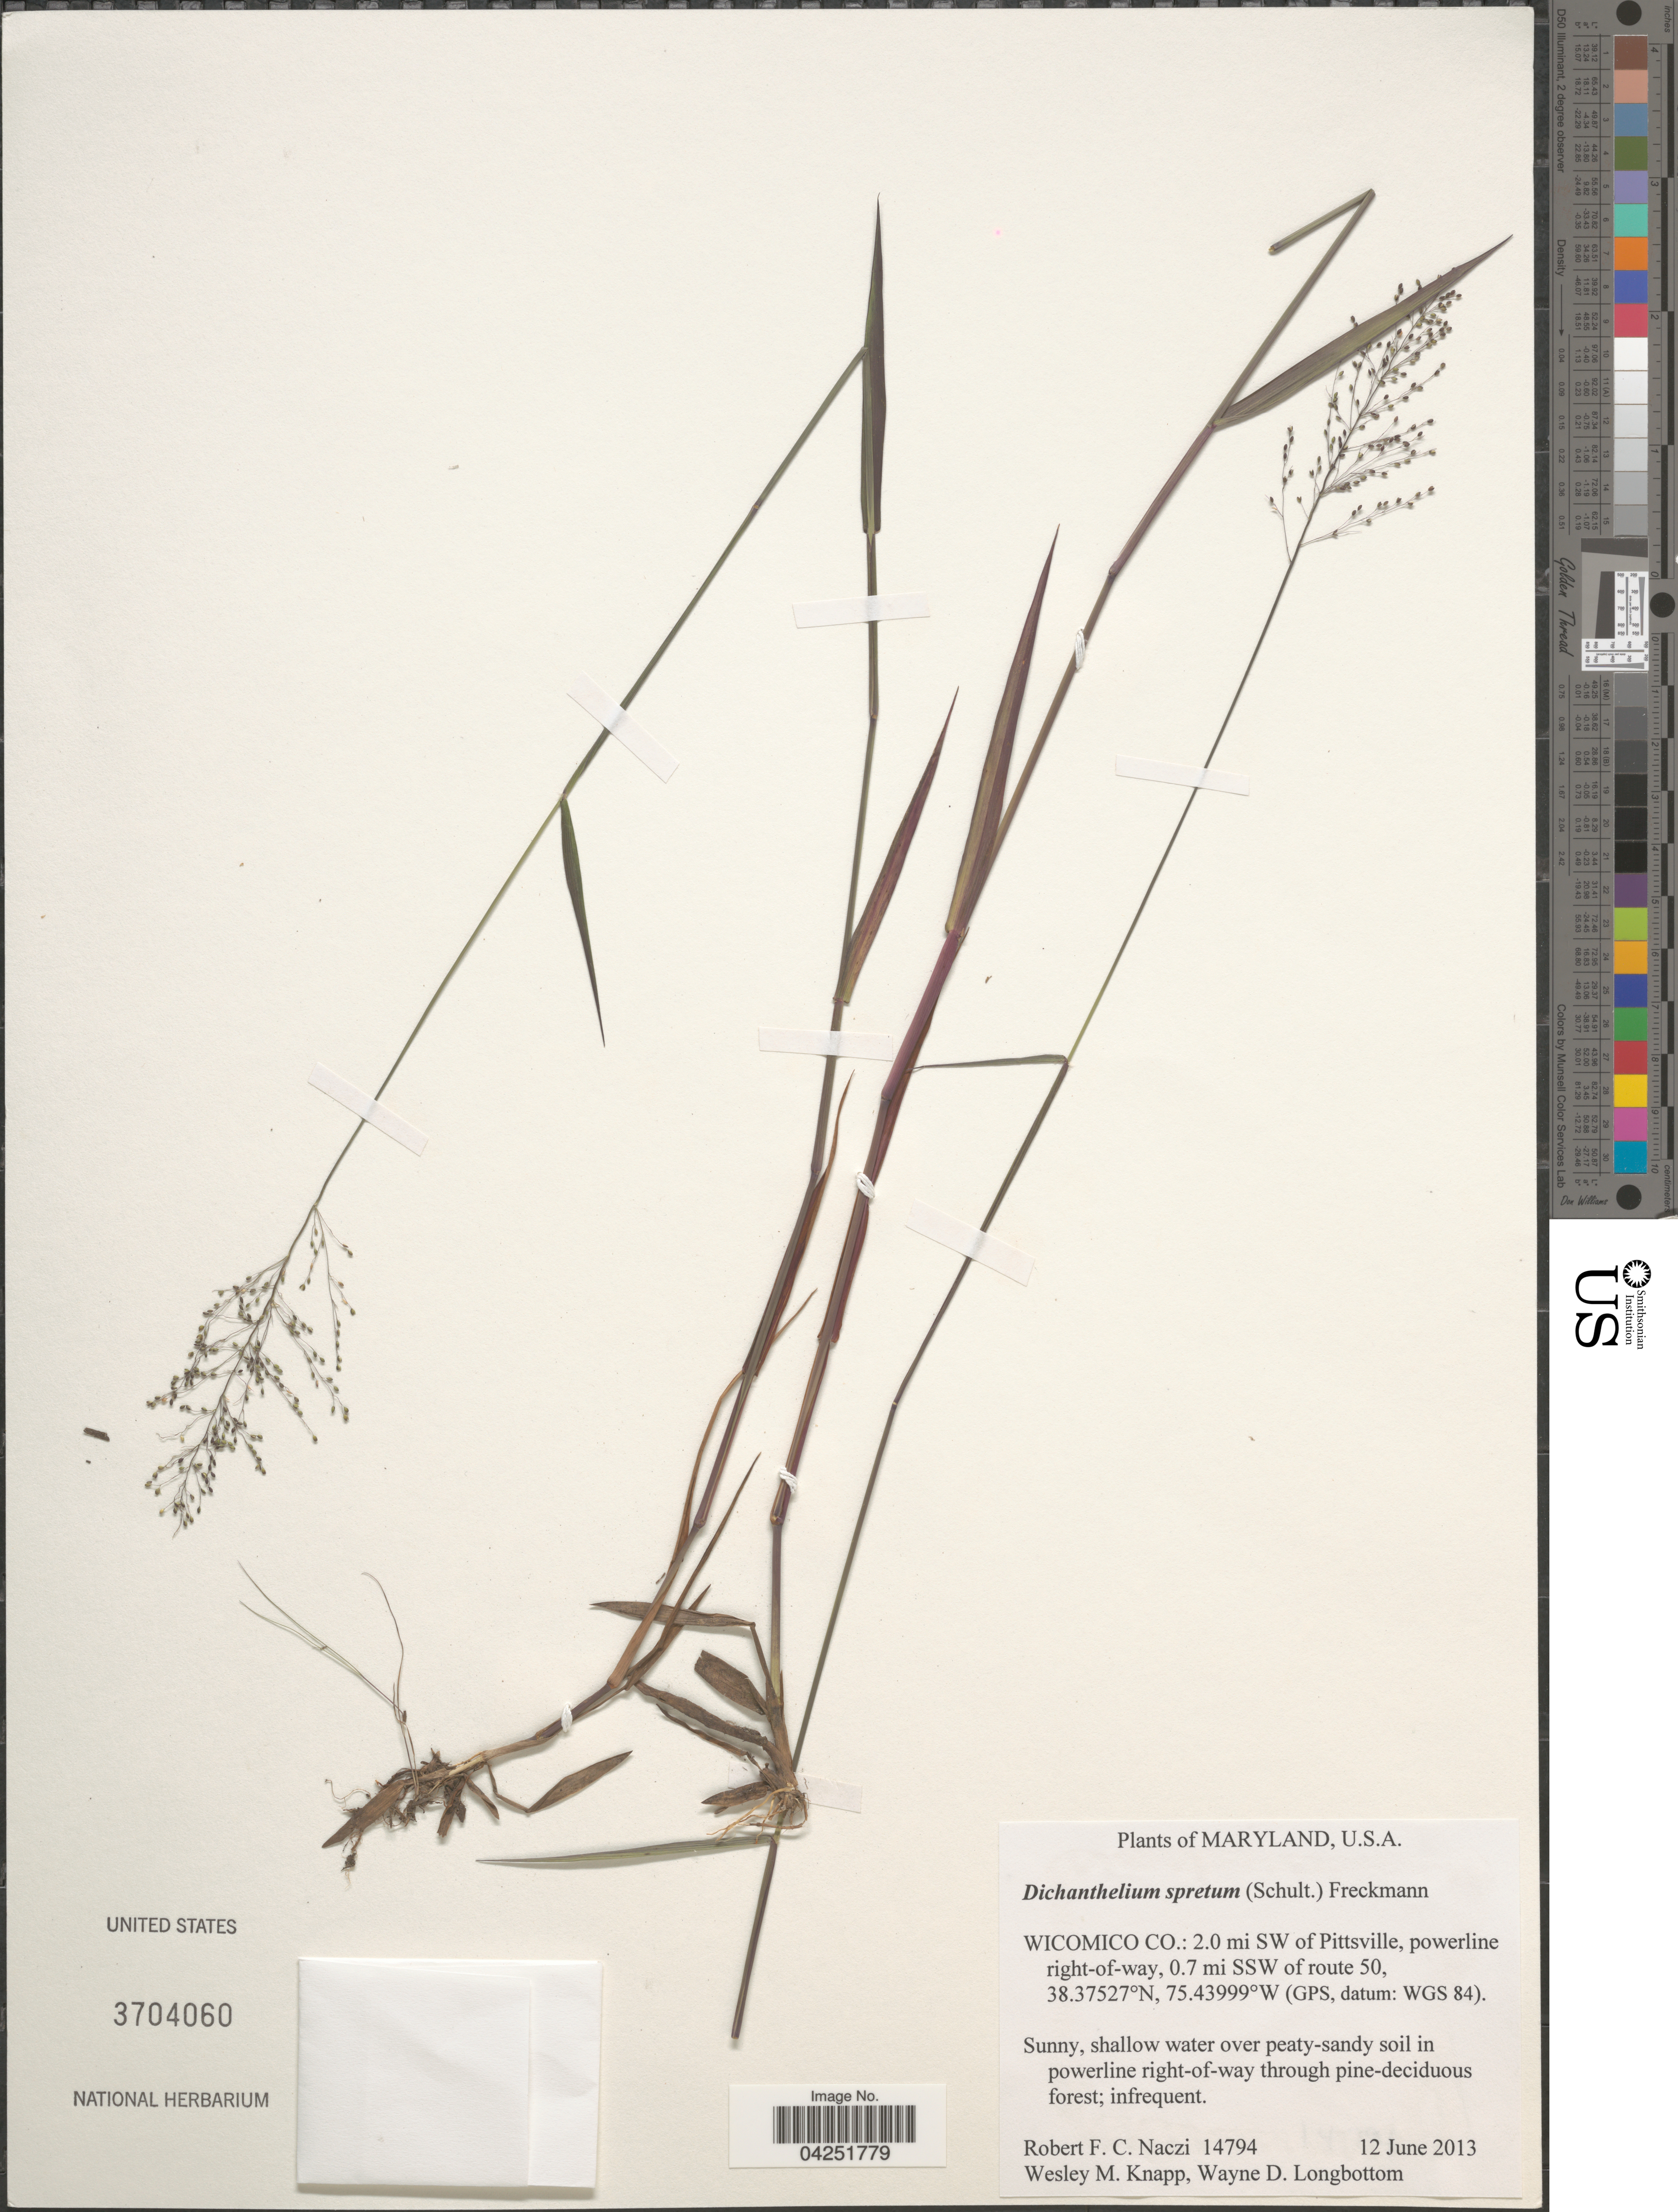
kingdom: Plantae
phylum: Tracheophyta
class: Liliopsida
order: Poales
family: Poaceae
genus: Dichanthelium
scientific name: Dichanthelium acuminatum var. densiflorum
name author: (Rand & Redfield) Gould & C.A. Clark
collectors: R. F. C. Naczi, W. Knapp & W. D. Longbottom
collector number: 14794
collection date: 2013-06-12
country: United States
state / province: Maryland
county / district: Wicomico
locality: Wicomico Co.: 2.0 mi SW of Pittsville, powerline right-of-way, 0.7 mi SSW of route 50. GPS, datum: WGS 84.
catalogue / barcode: US 3704060